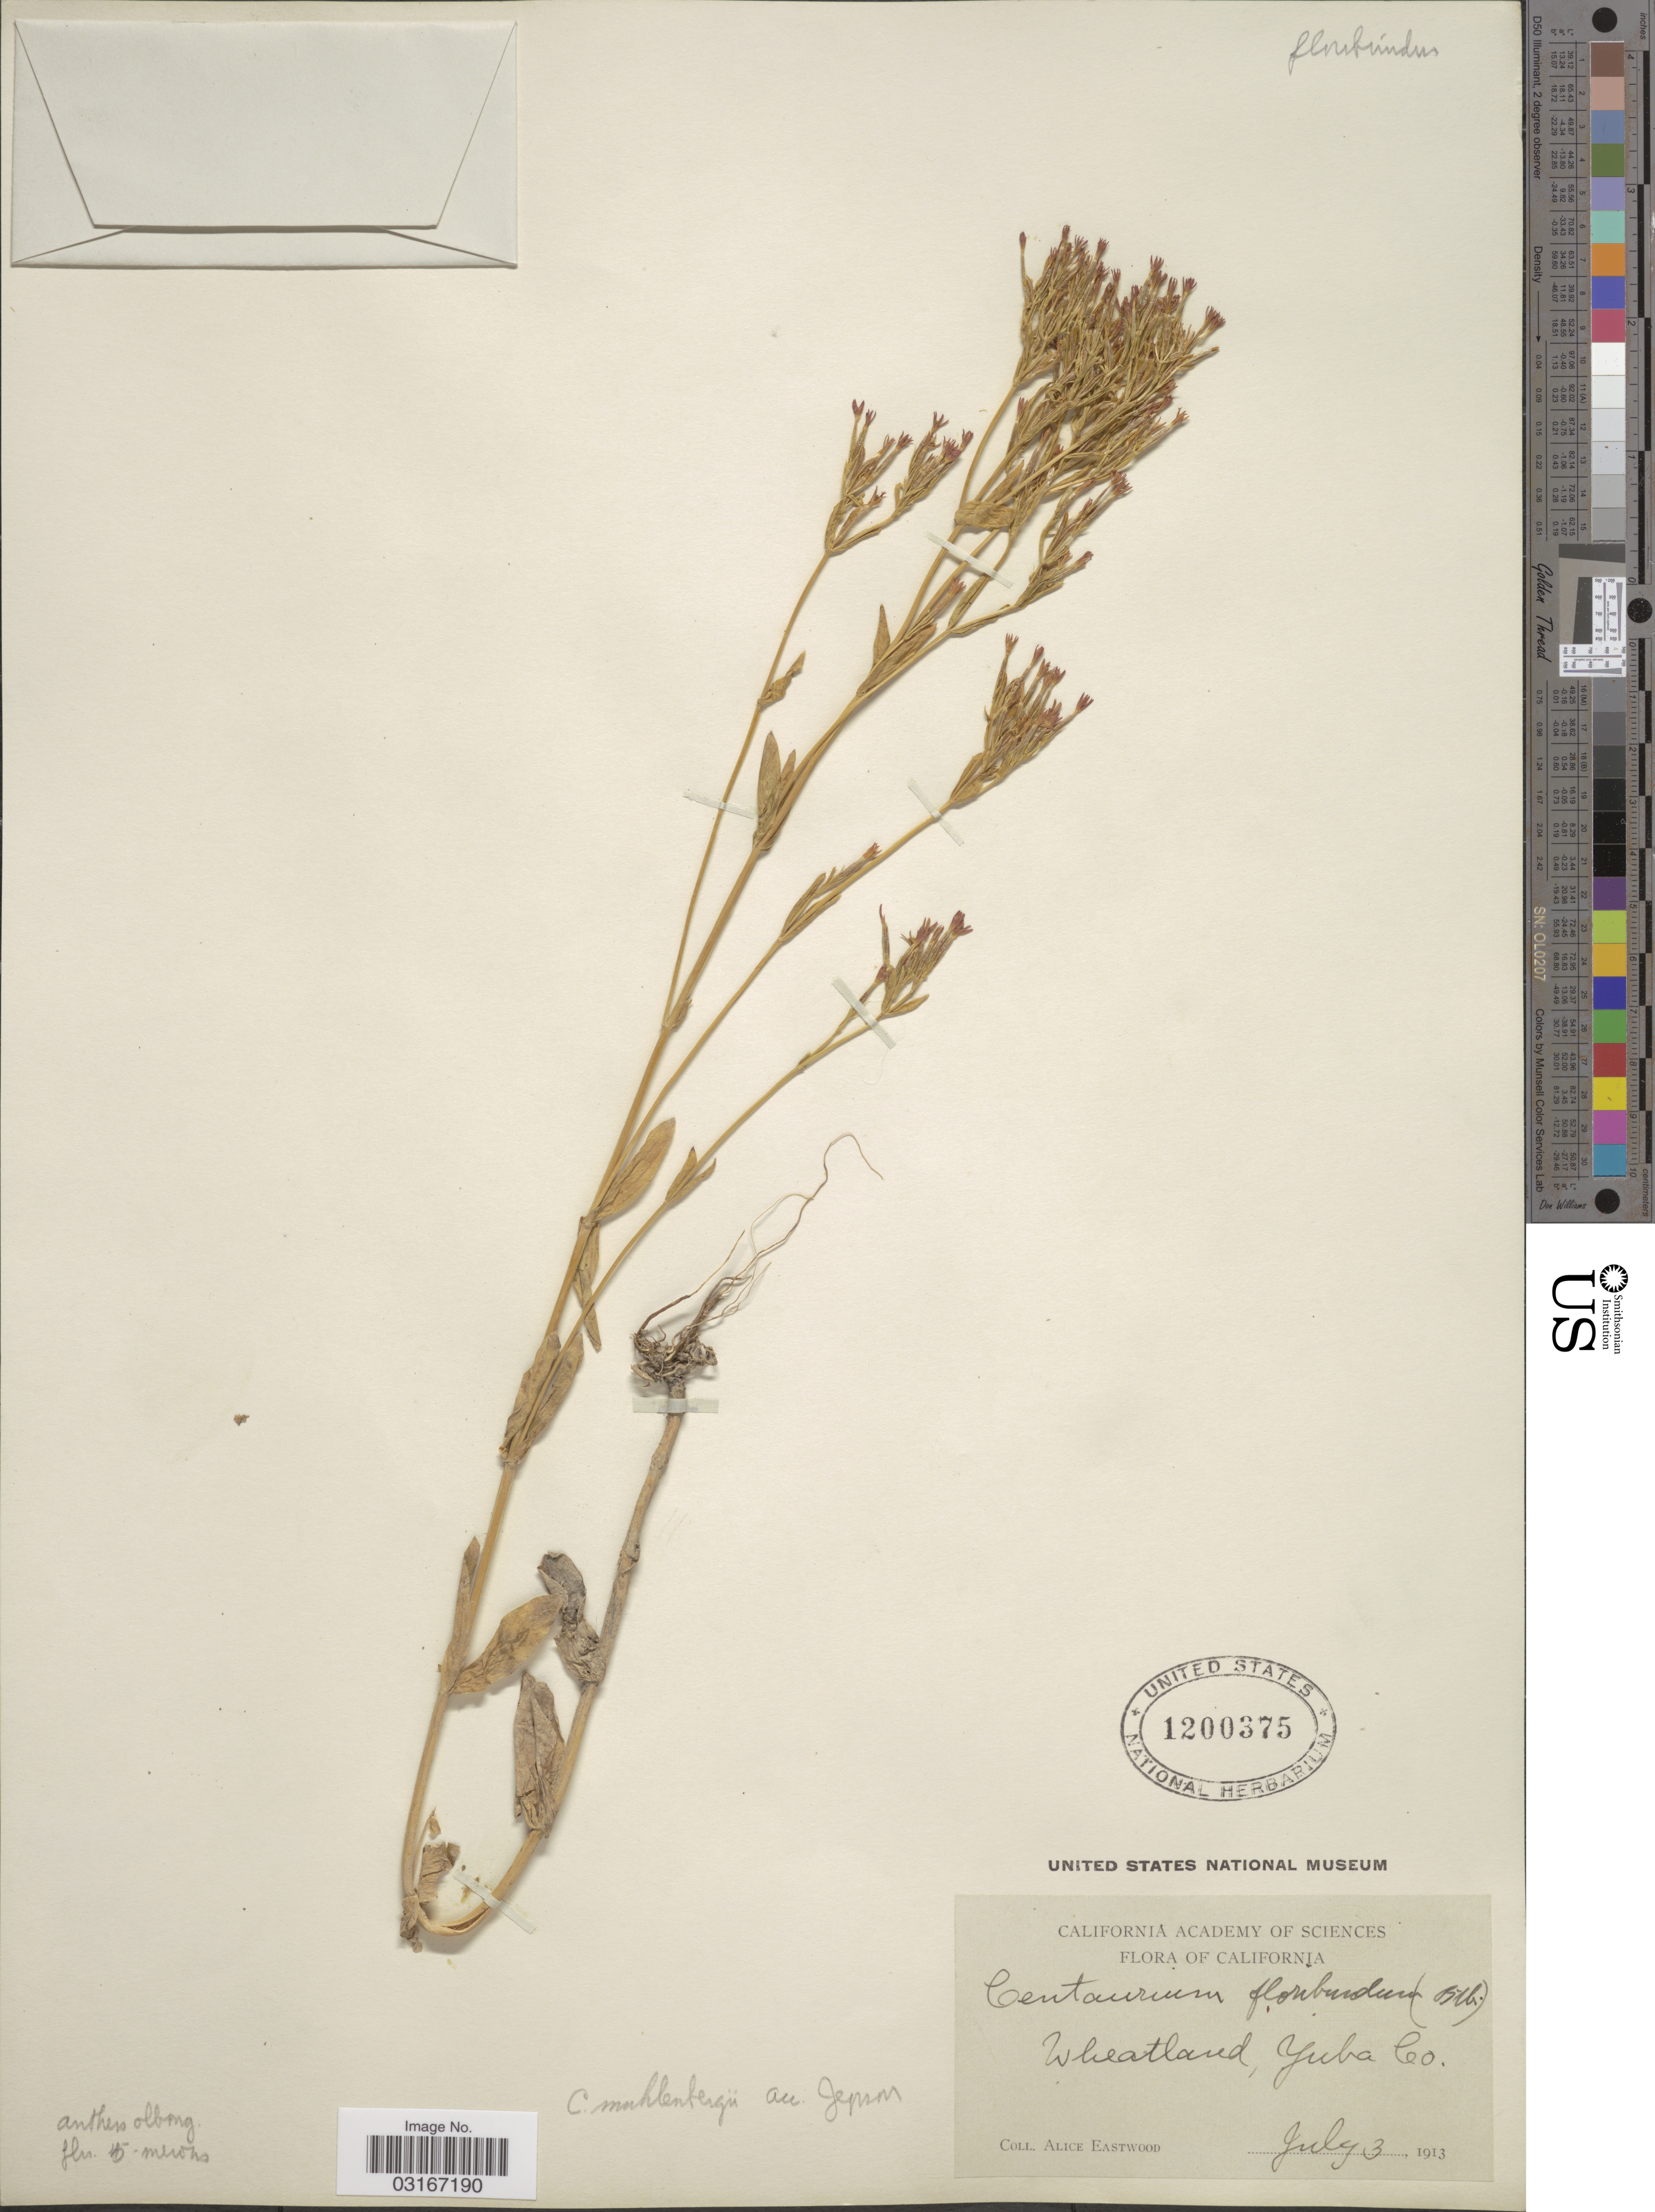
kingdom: Plantae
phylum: Tracheophyta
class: Magnoliopsida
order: Gentianales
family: Gentianaceae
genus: Centaurium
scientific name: Centaurium spicatum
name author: (L.) Fritsch ex Janch.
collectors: A. Eastwood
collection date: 1913-07-03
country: United States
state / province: California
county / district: Yuba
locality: Wheatland, Yuba Co.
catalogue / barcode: US 1200375